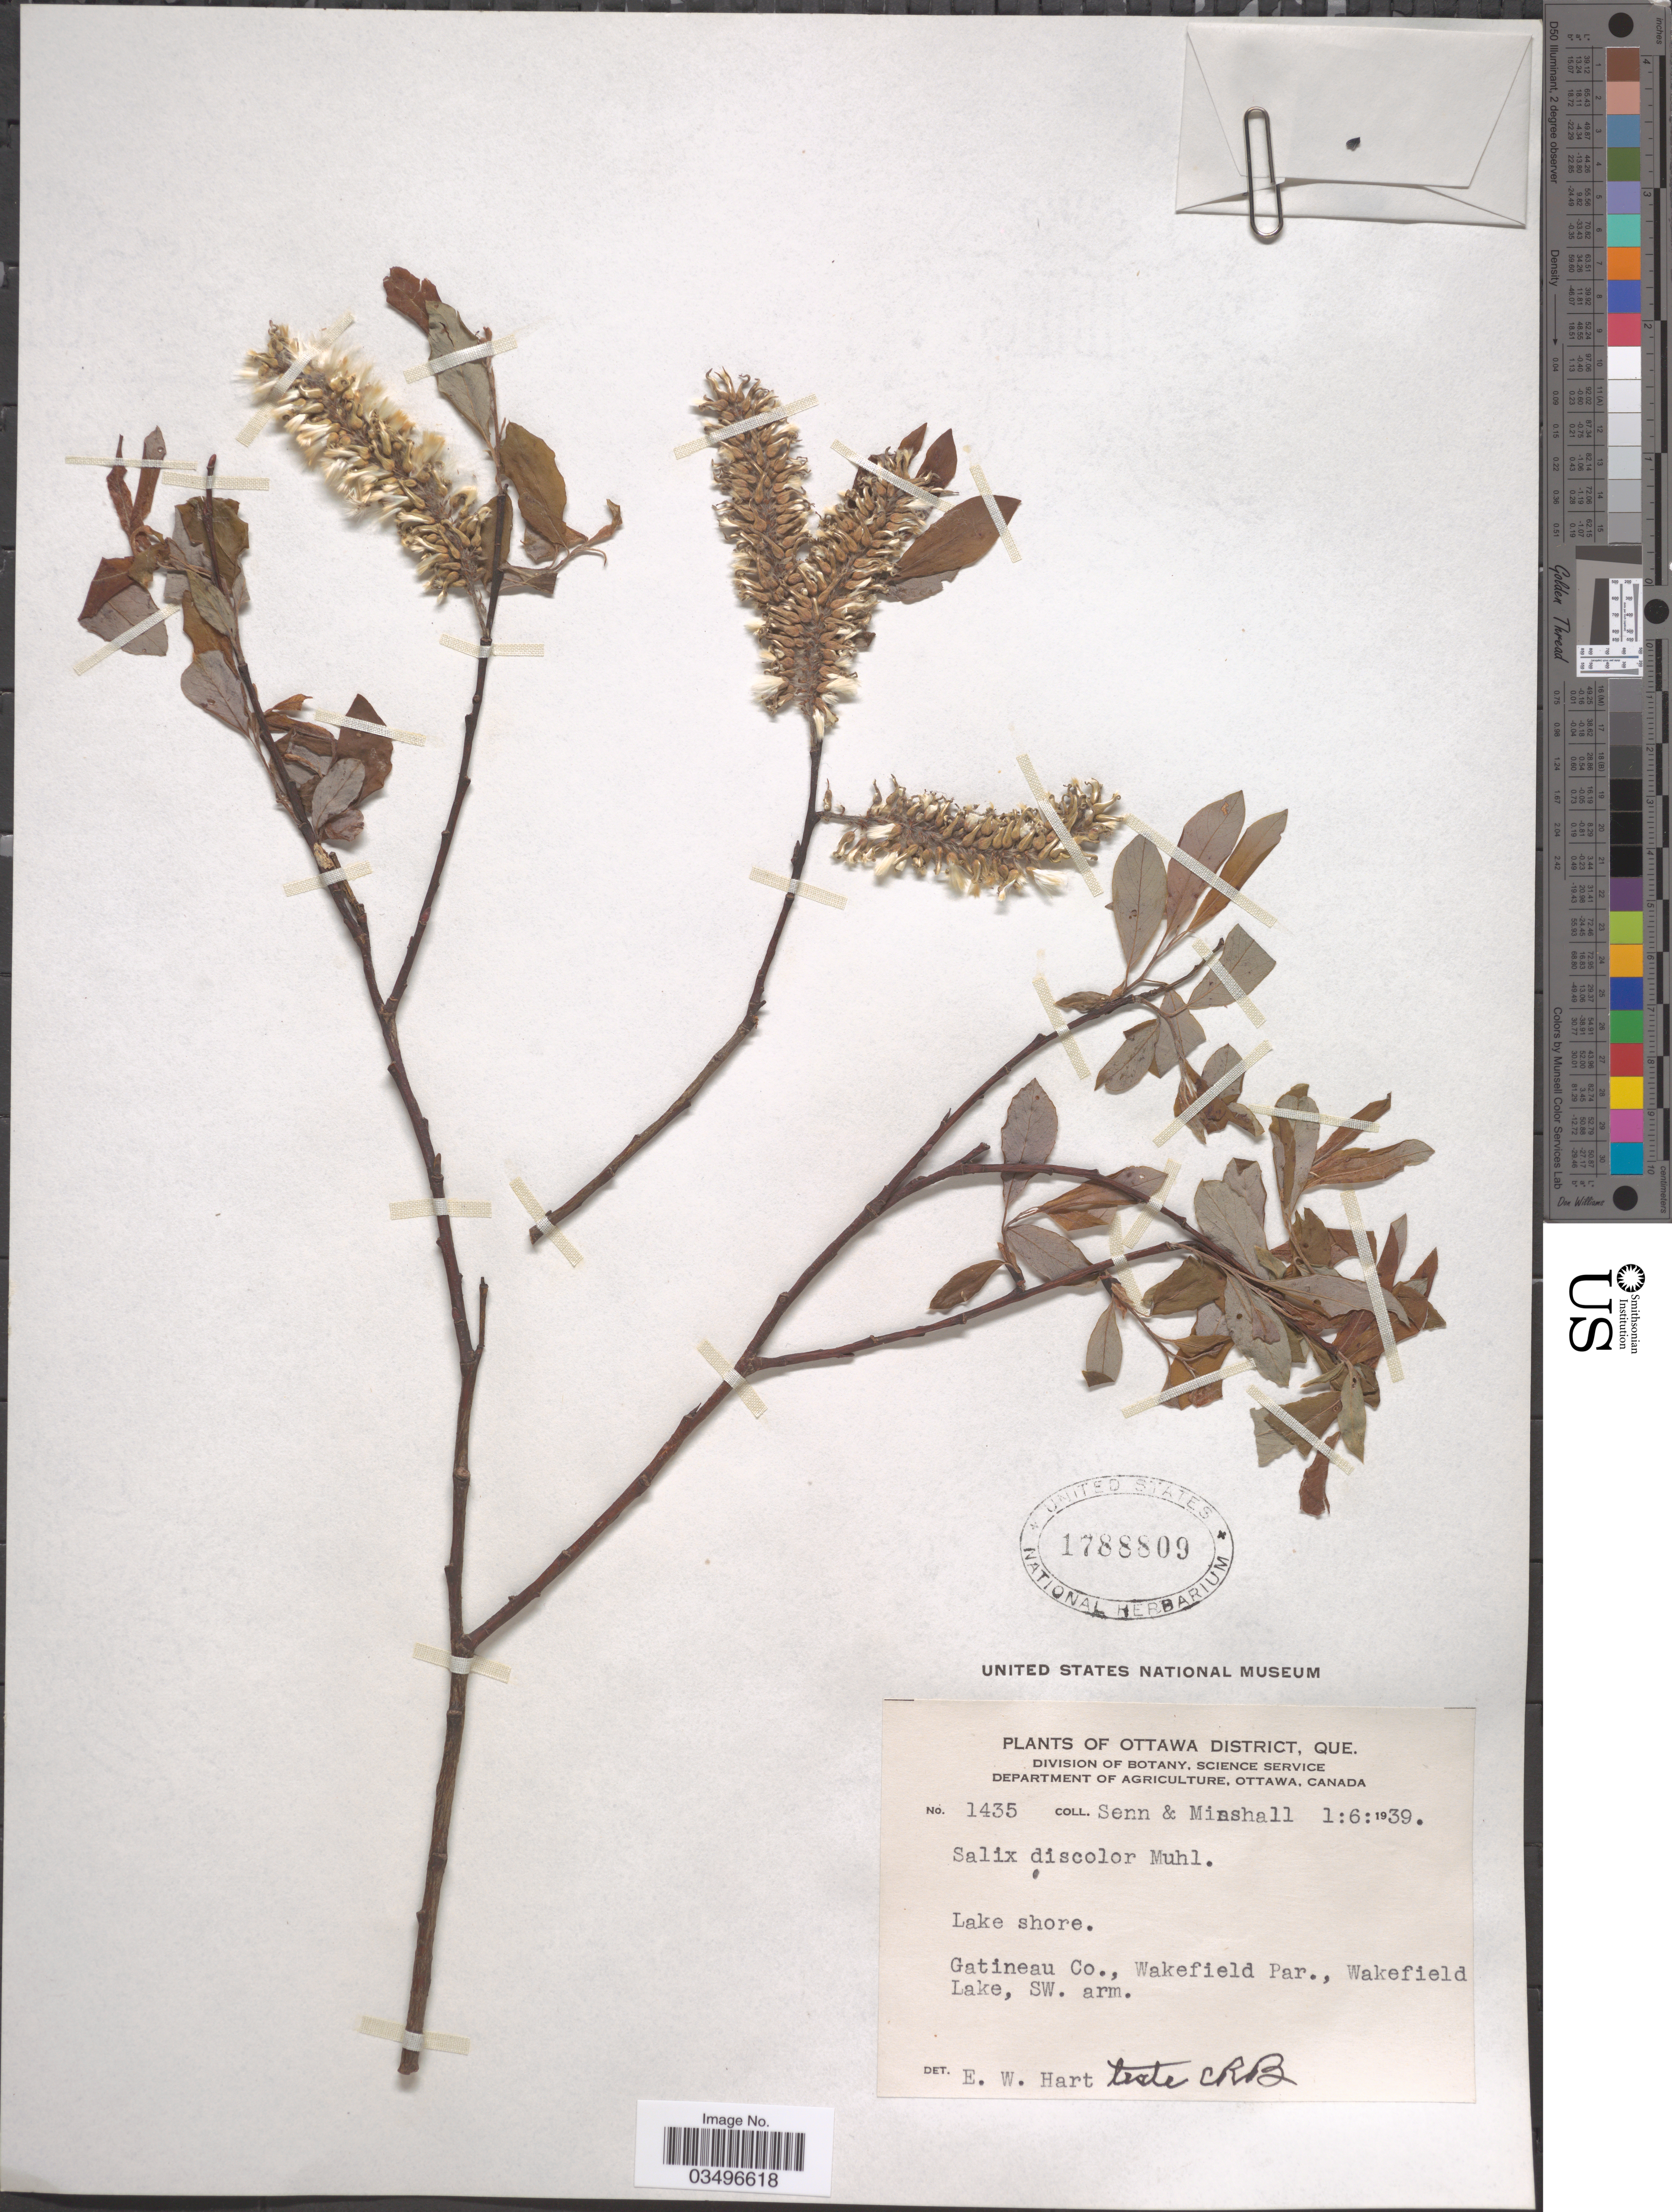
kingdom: Plantae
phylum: Tracheophyta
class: Magnoliopsida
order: Malpighiales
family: Salicaceae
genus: Salix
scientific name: Salix discolor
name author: Muhl.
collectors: Senn & Minshall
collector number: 1435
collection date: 1939-06-01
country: Canada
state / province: Quebec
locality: Ottawa District. Lake shore. Gatineau Co., Wakefield Par., Wakefield Lake, SW. arm.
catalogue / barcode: US 1788809